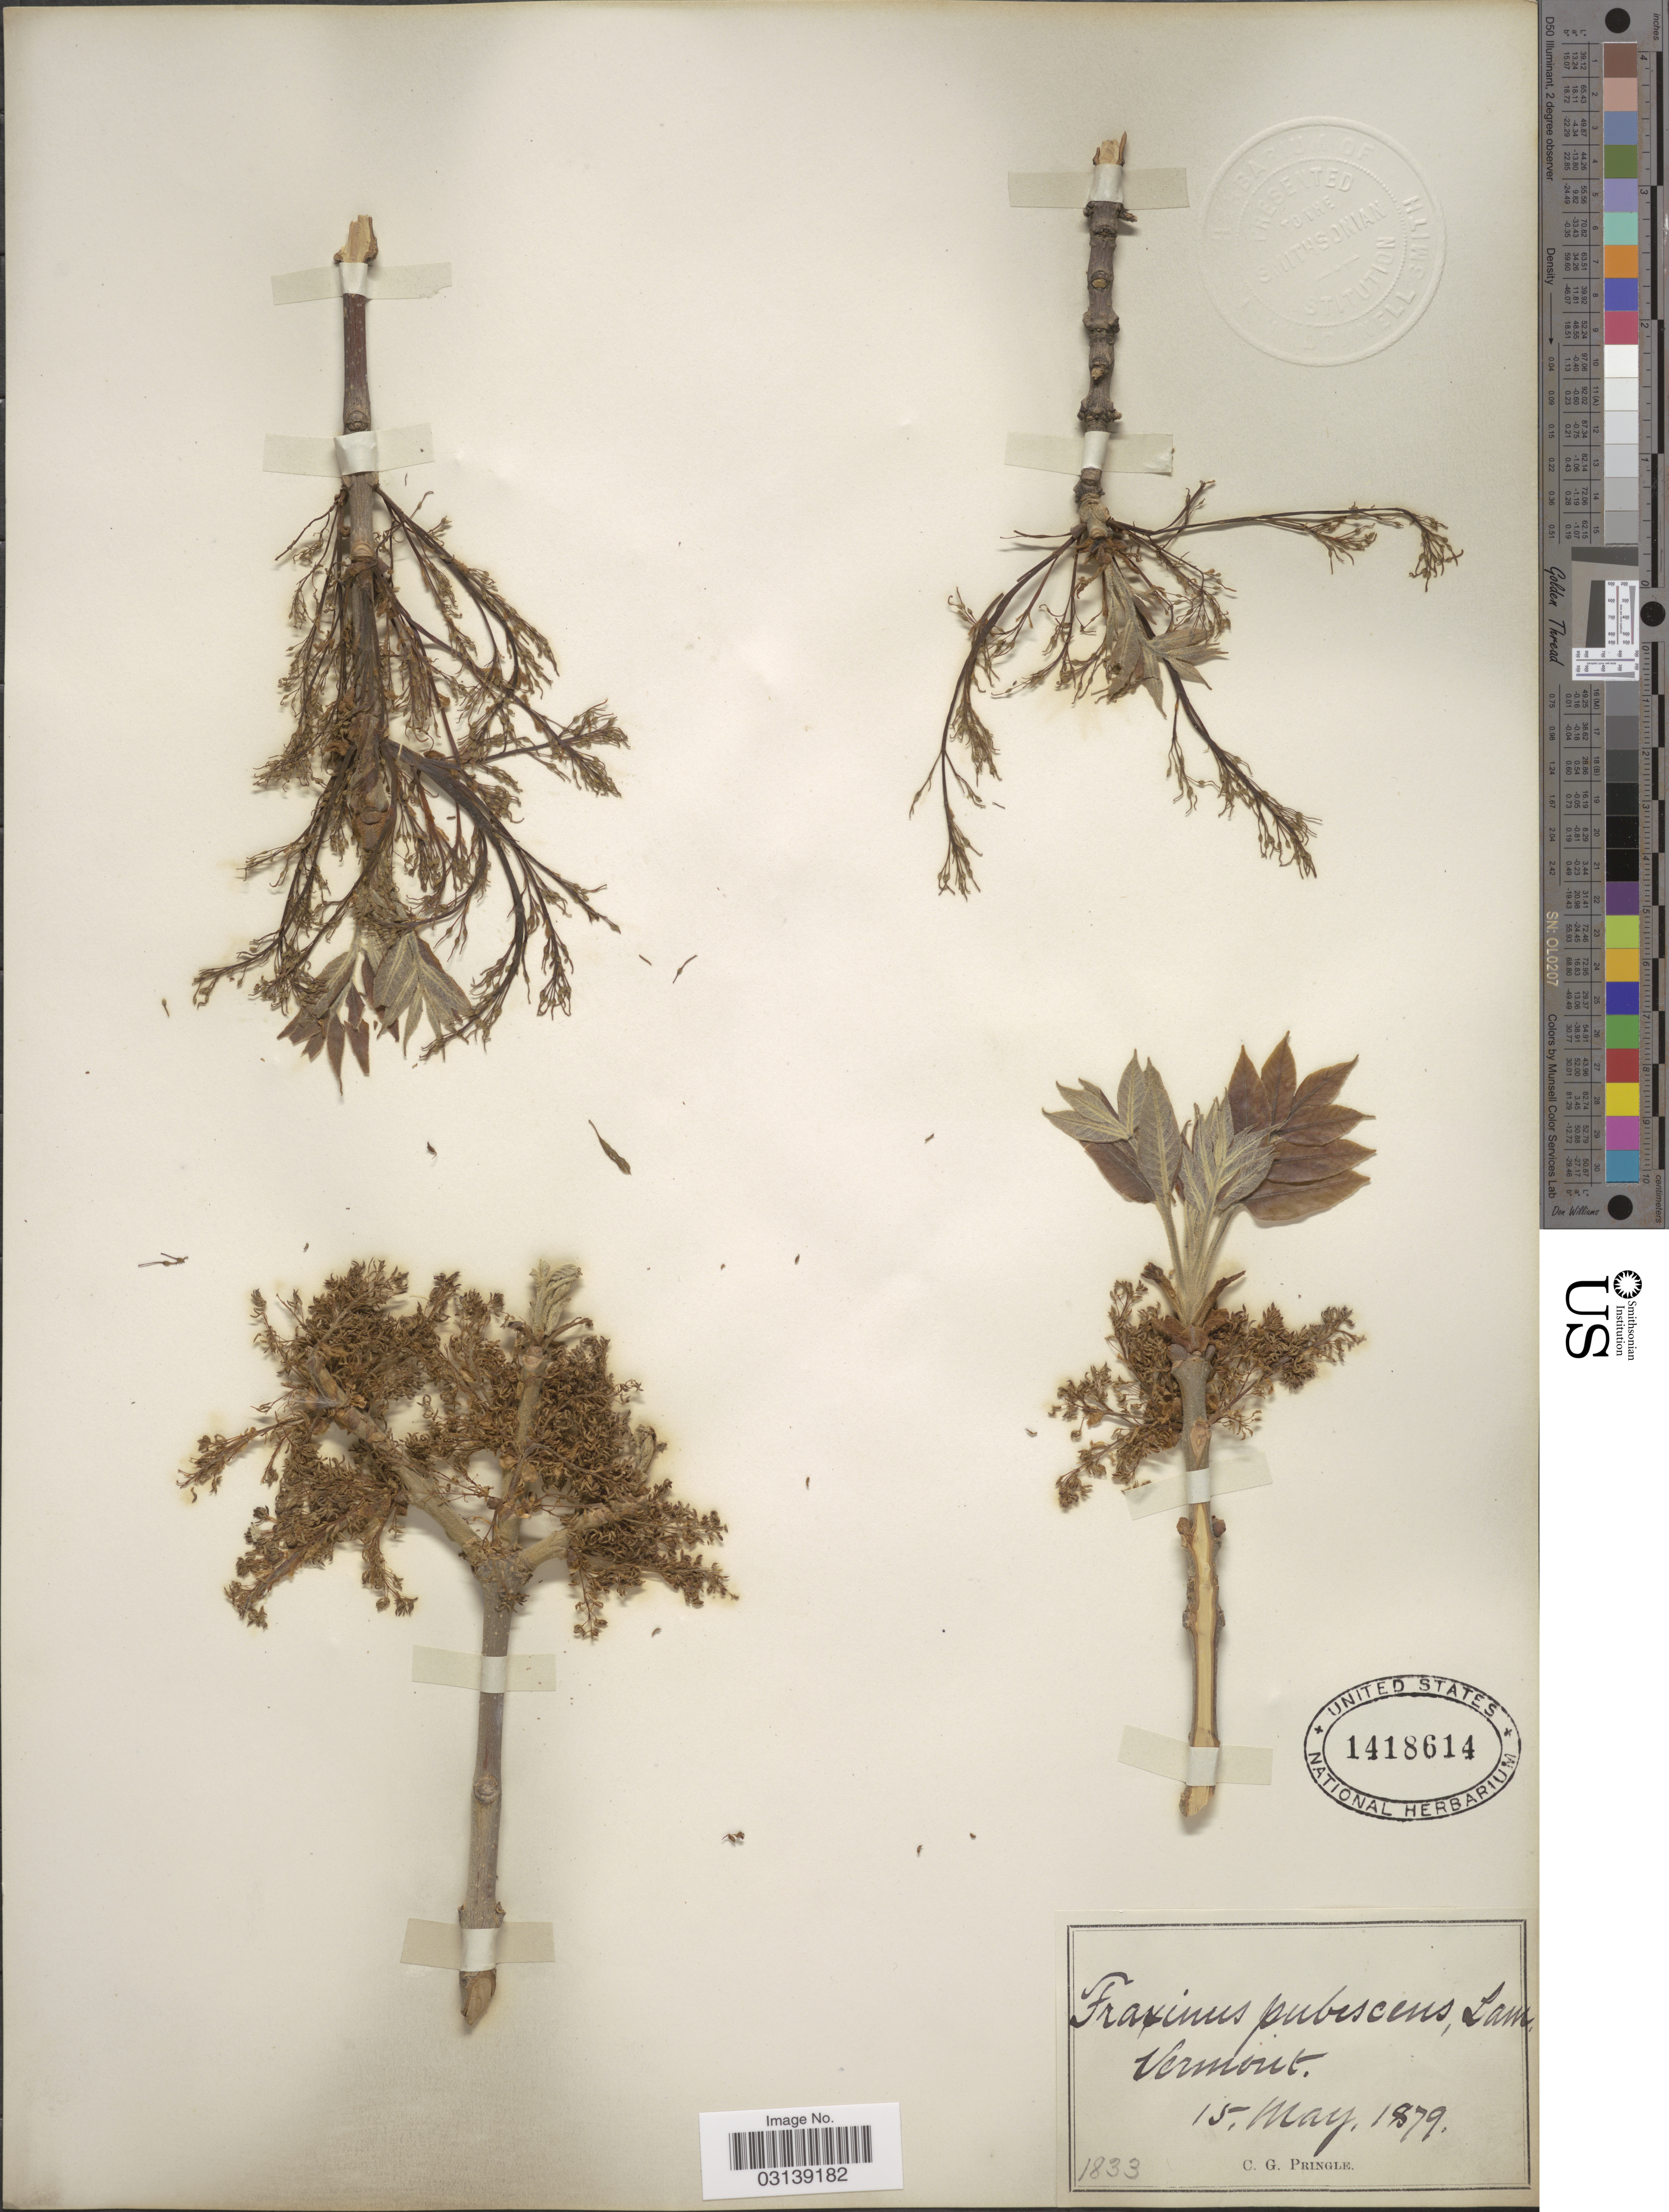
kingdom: Plantae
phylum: Tracheophyta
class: Magnoliopsida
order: Lamiales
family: Oleaceae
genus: Fraxinus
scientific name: Fraxinus pennsylvanica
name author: Marshall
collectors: C. G. Pringle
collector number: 1833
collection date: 1879-05-15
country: United States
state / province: Vermont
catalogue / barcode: US 1418614